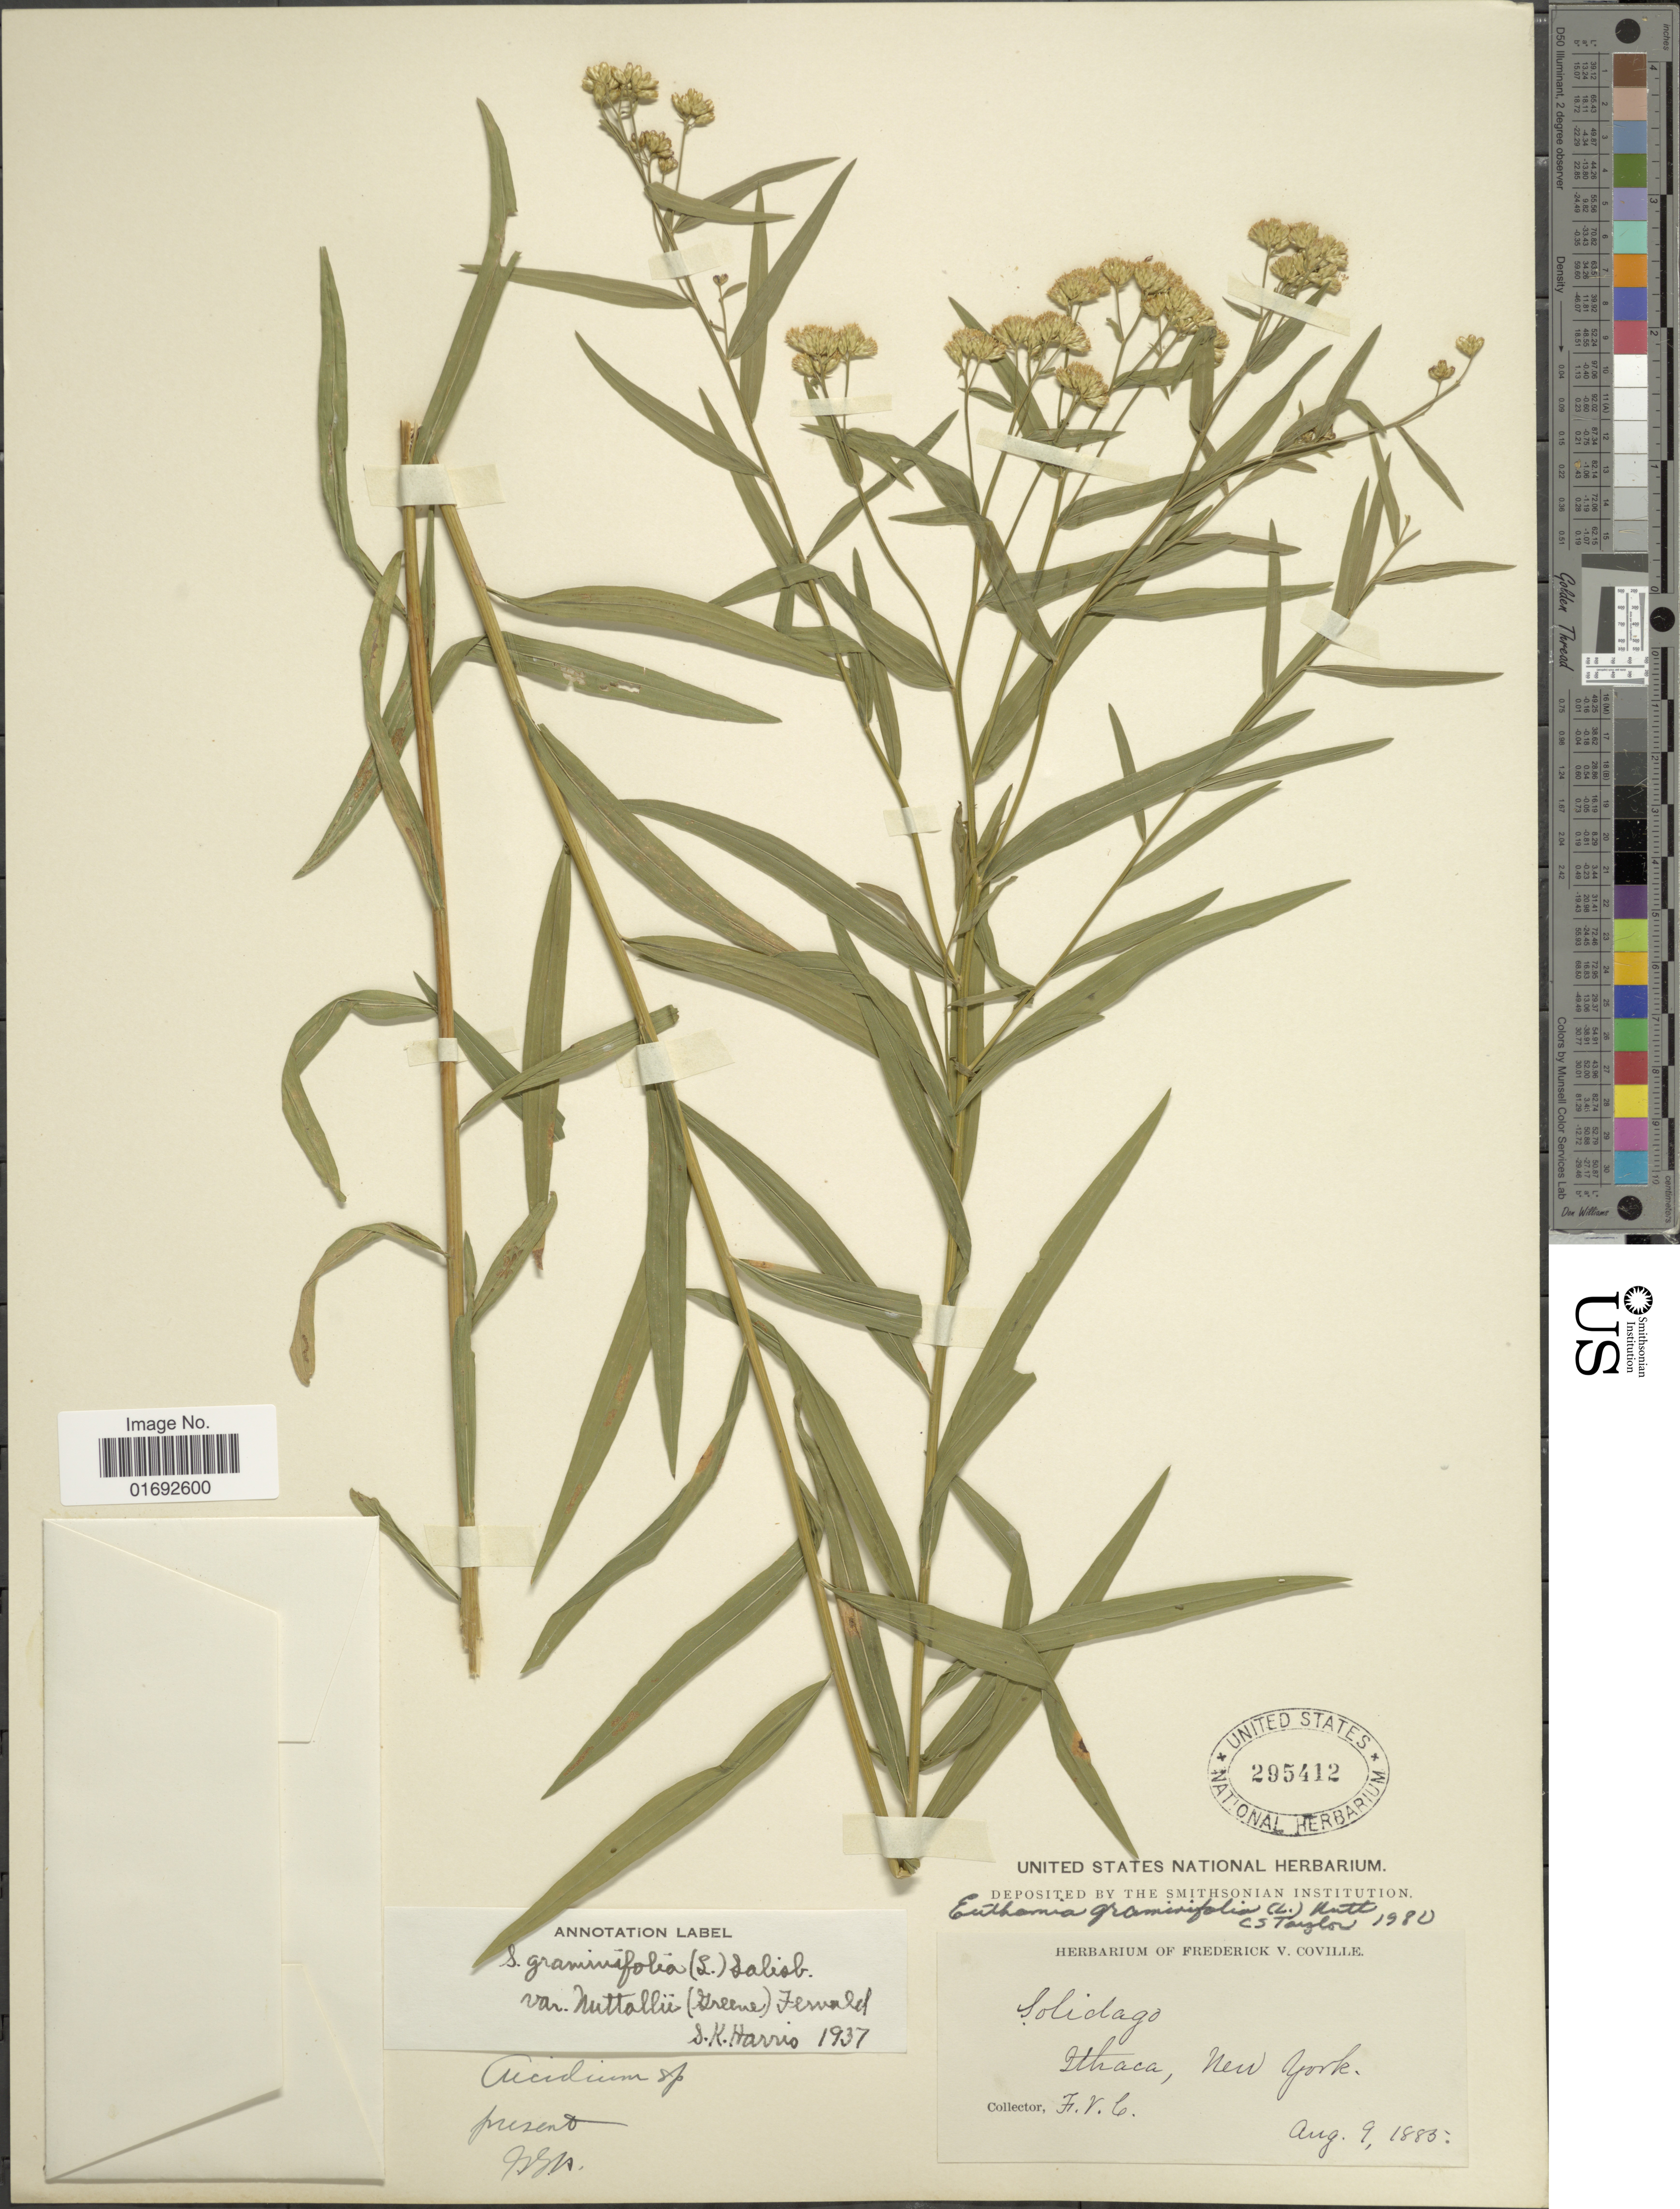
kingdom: Plantae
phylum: Tracheophyta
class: Magnoliopsida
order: Asterales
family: Asteraceae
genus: Euthamia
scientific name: Euthamia graminifolia var. nuttalii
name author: (S.W. Greene) W. Stone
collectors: F. V. Coville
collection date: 1885-08-09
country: United States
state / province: New York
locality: Ithaca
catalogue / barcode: US 295412